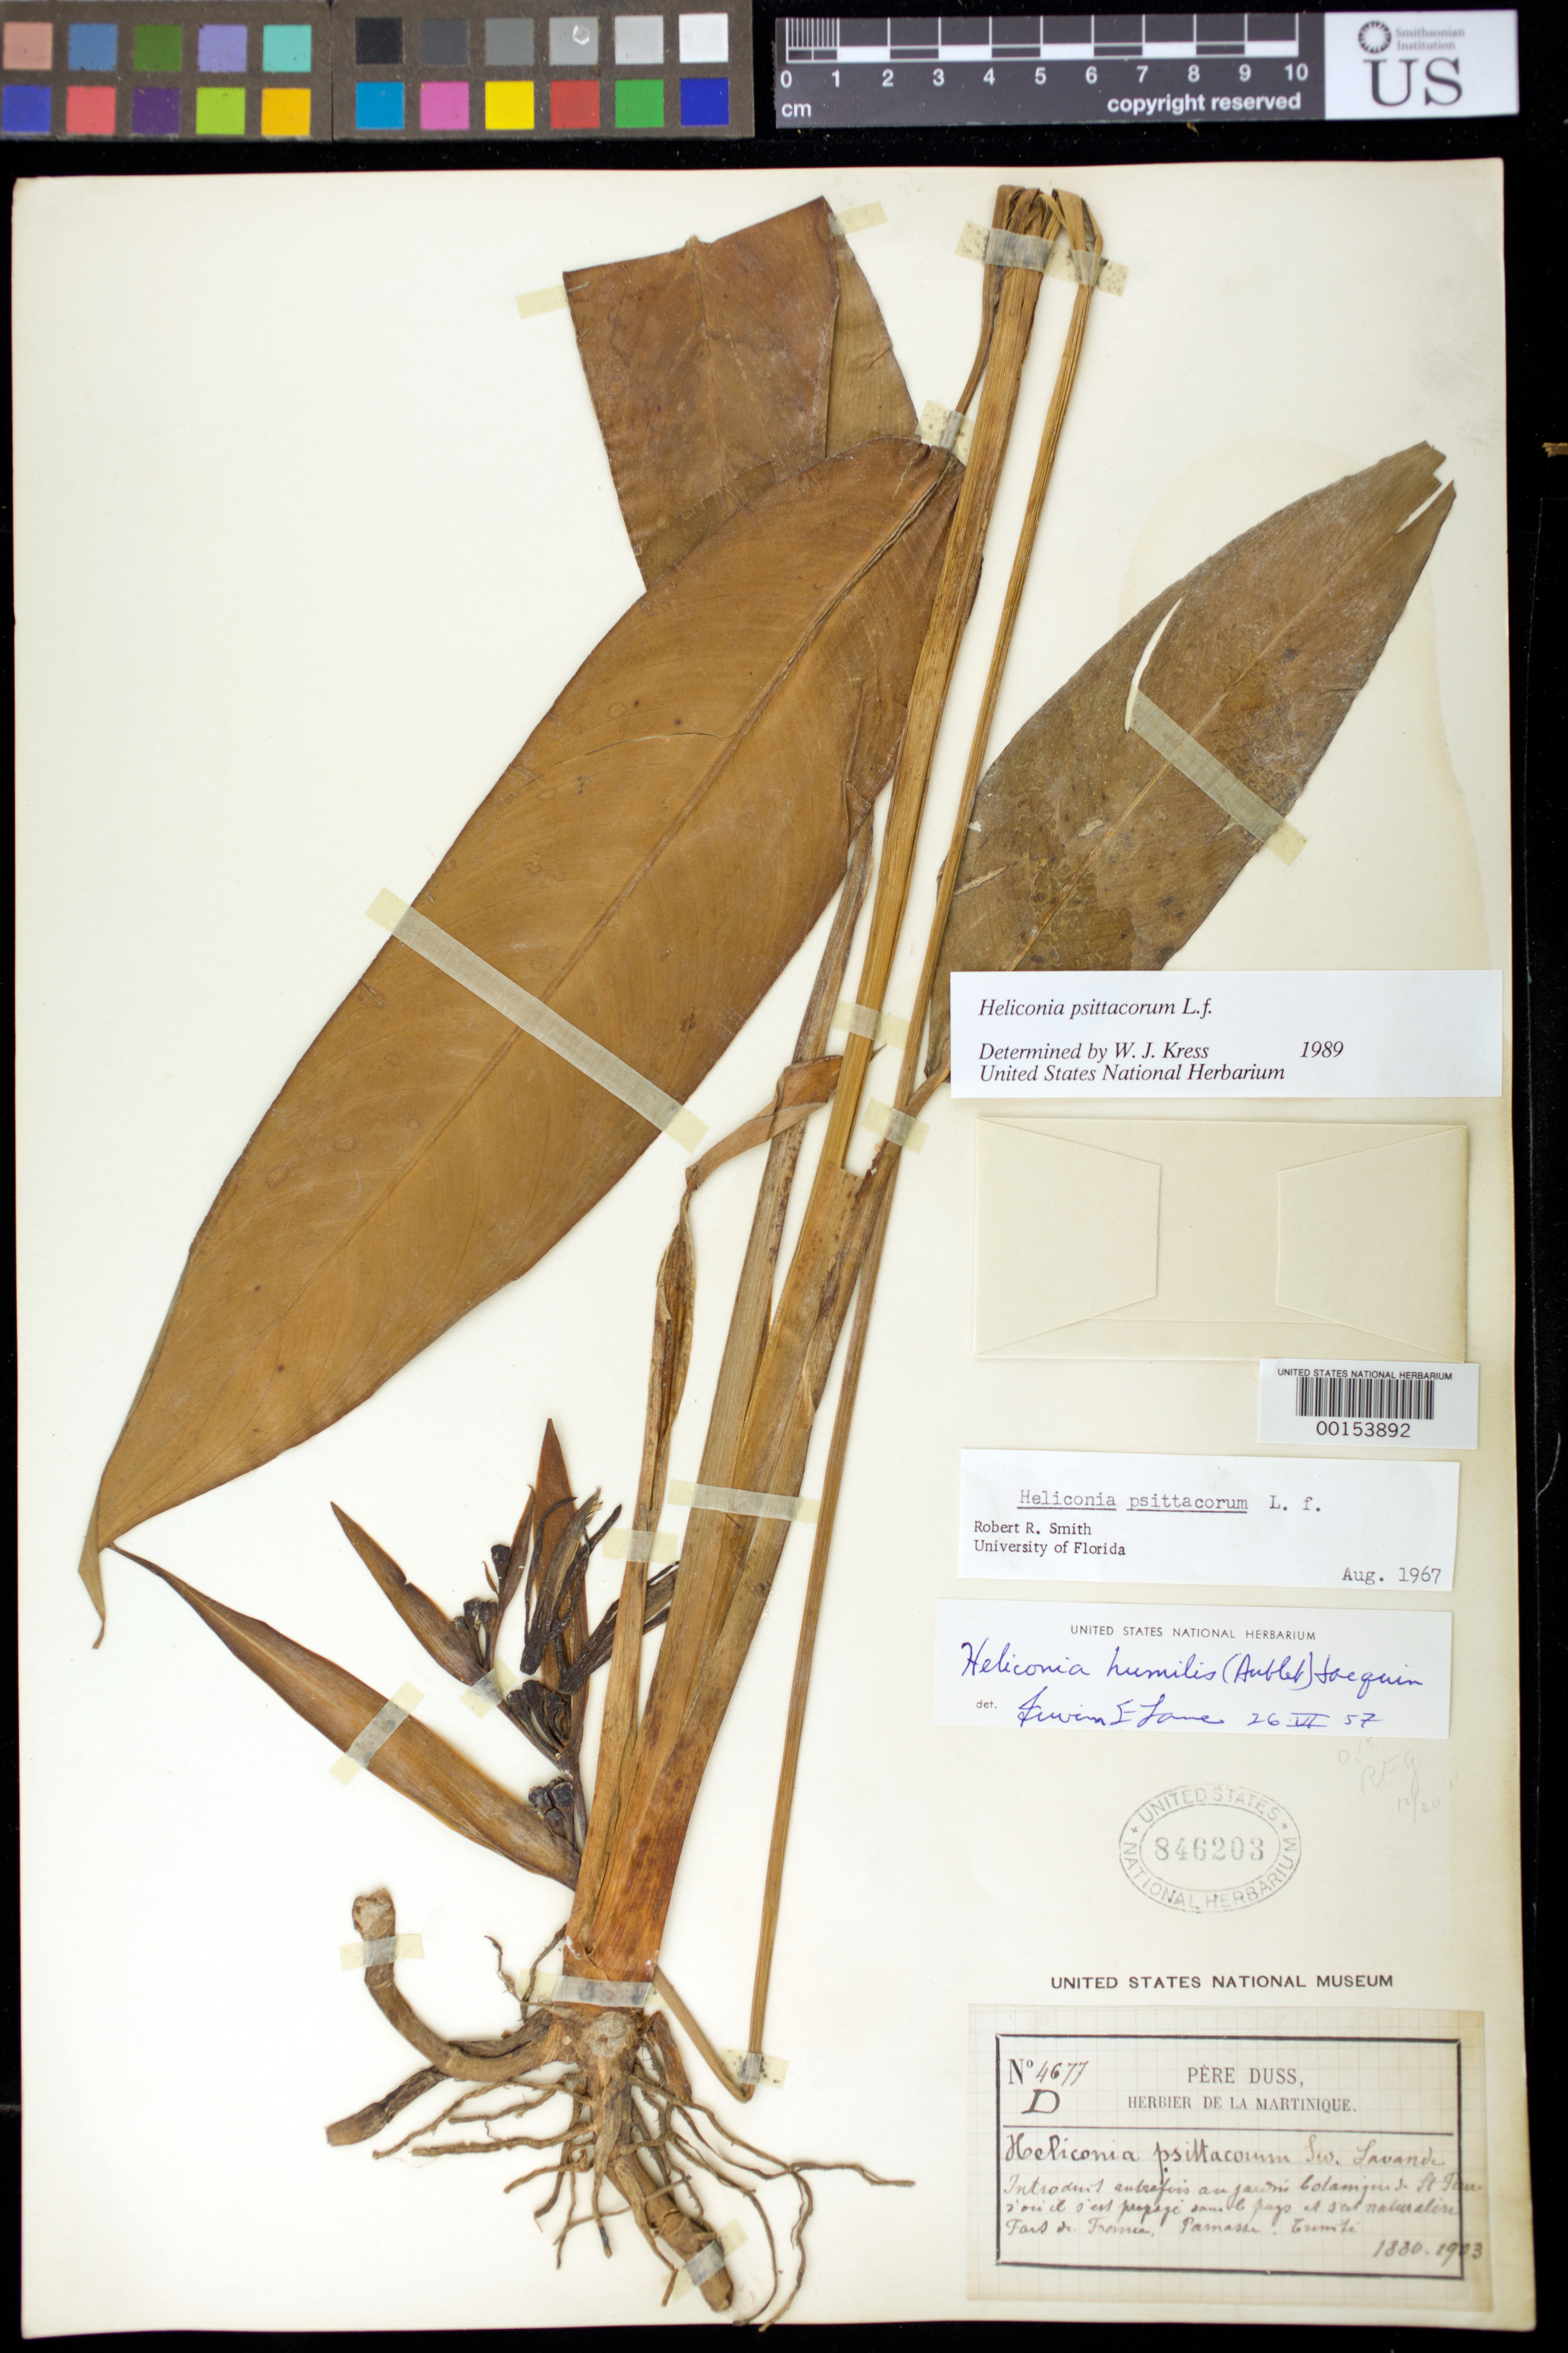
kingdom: Plantae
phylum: Tracheophyta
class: Liliopsida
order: Zingiberales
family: Heliconiaceae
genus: Heliconia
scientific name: Heliconia psittacorum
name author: L. f.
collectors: Père Duss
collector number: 4677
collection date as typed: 1880 to -- -- 1903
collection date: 1880/1903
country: Martinique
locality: Fort de france, parnasse, trinite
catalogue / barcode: US 846203